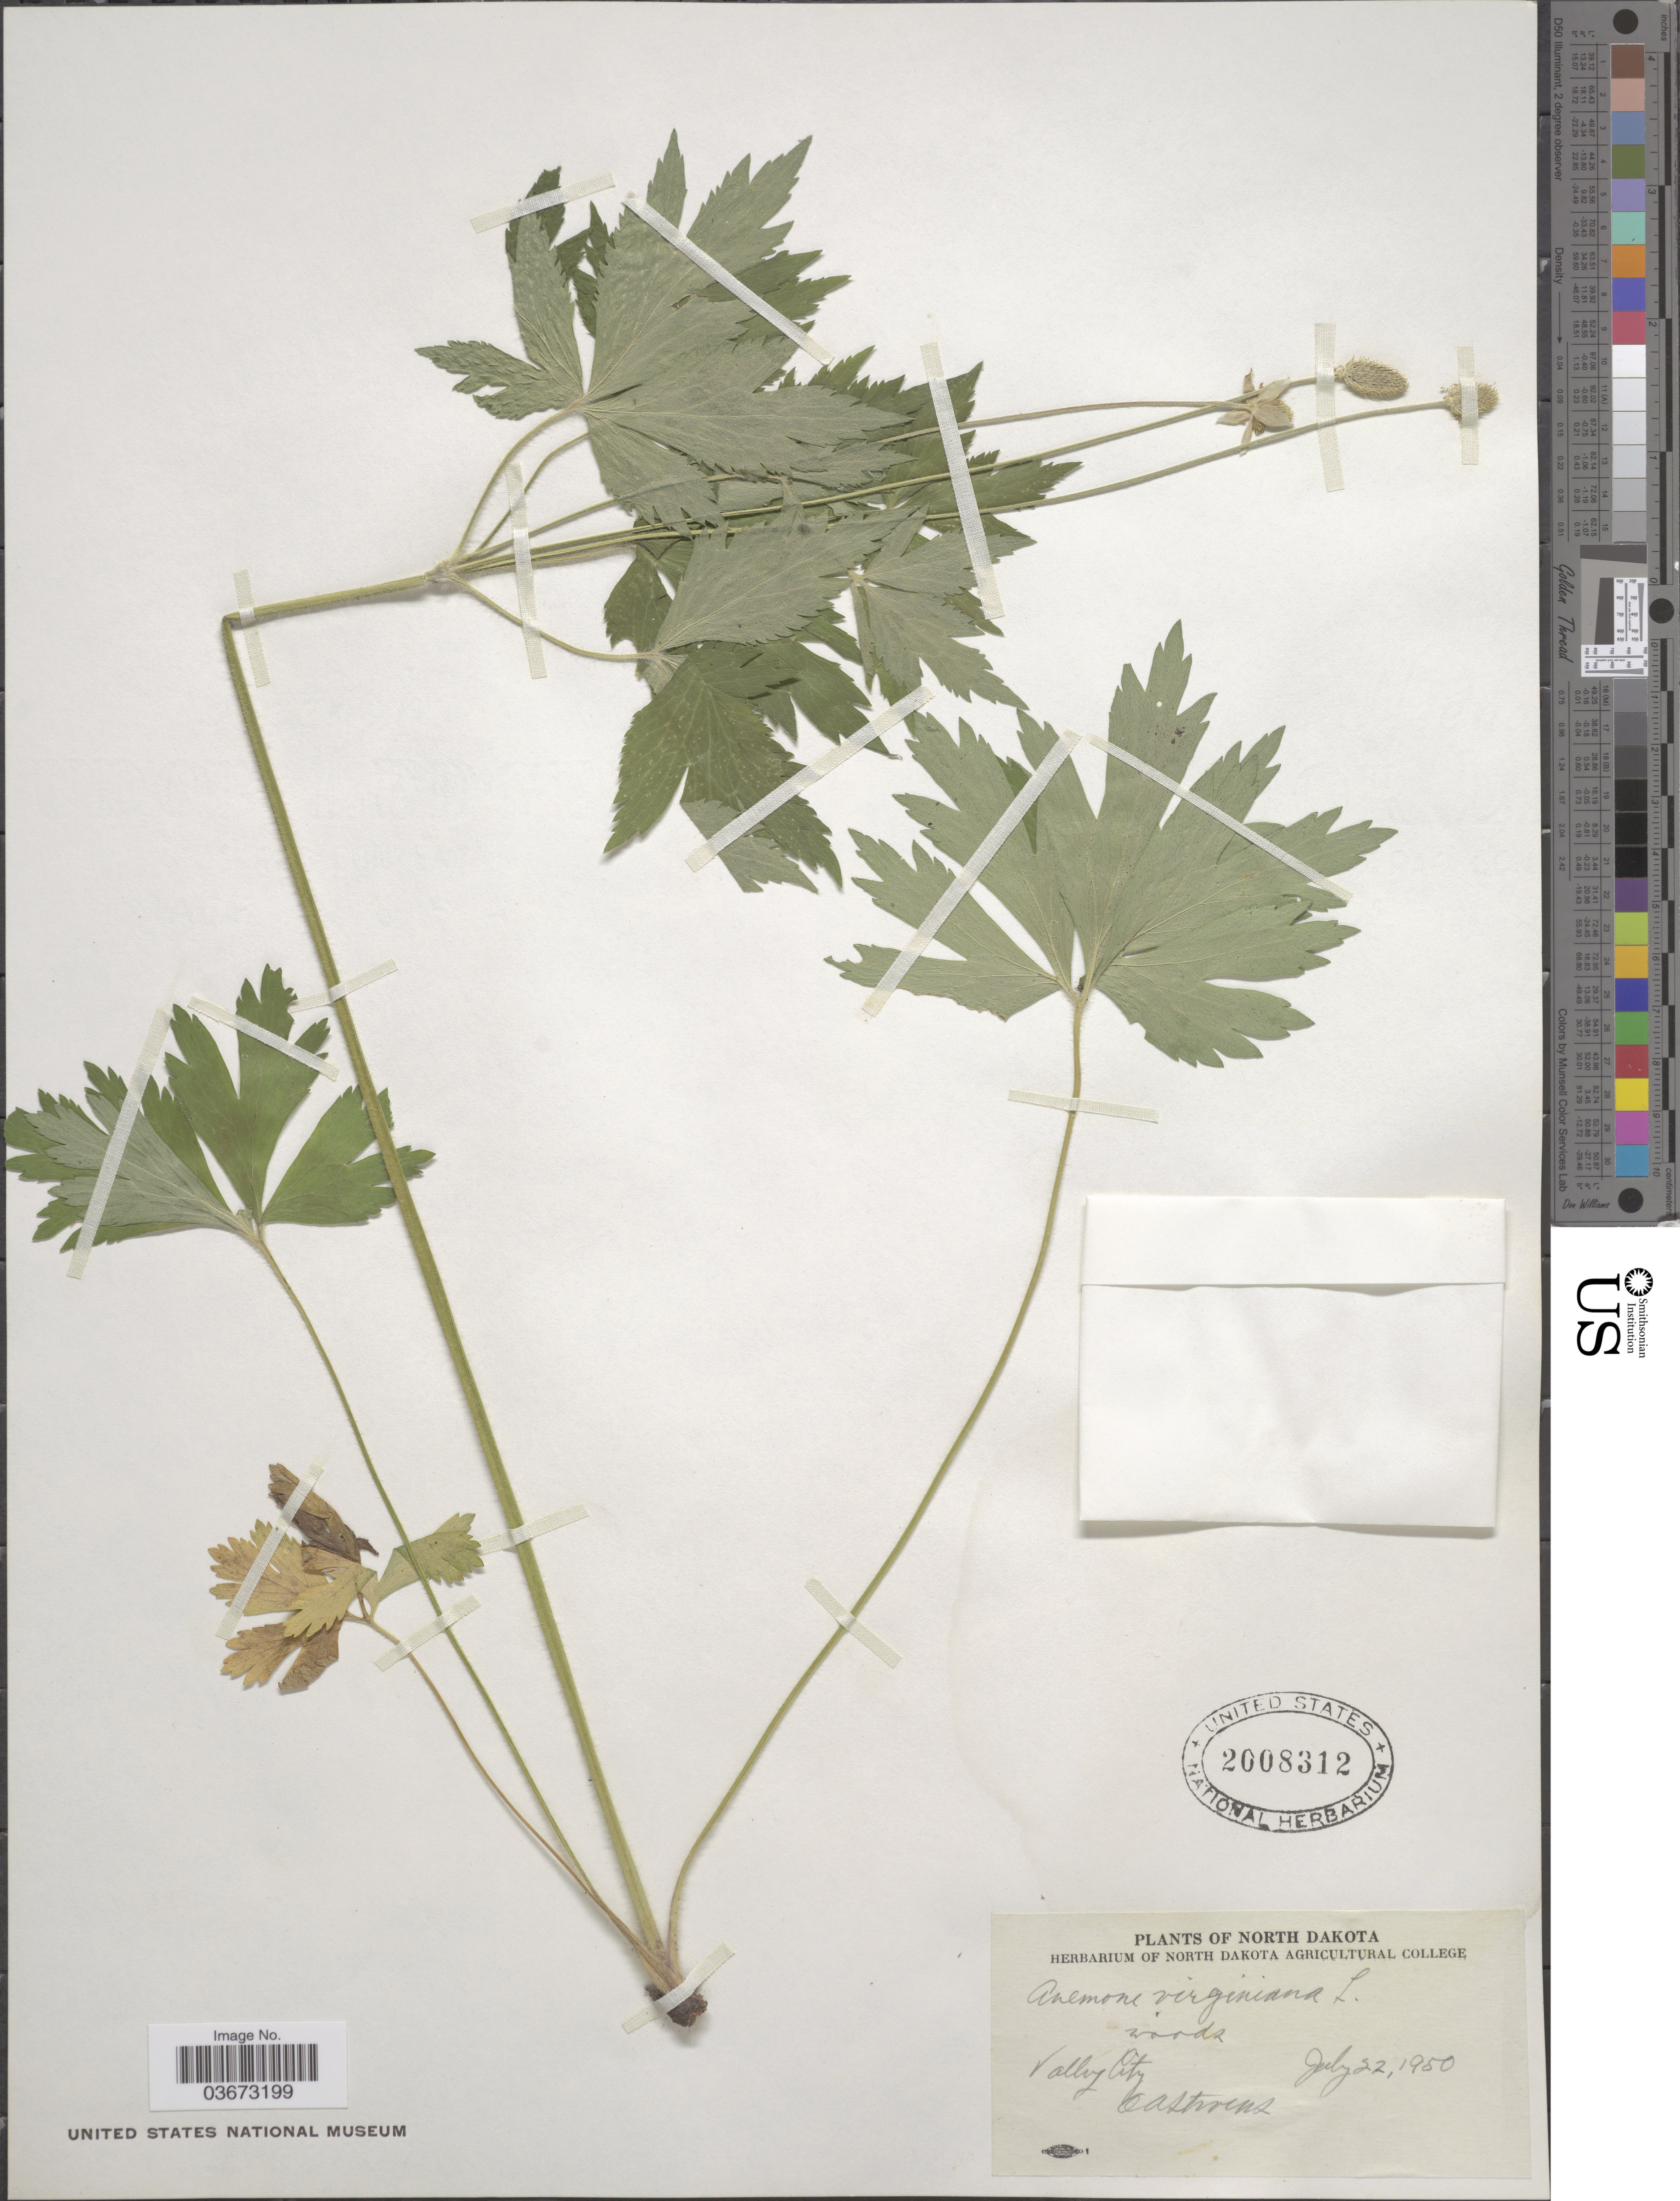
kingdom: Plantae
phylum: Tracheophyta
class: Magnoliopsida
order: Ranunculales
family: Ranunculaceae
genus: Anemone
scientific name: Anemone virginiana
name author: L.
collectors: O. A. Stevens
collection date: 1950-07-22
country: United States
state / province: North Dakota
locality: Valley City.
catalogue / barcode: US 2008312